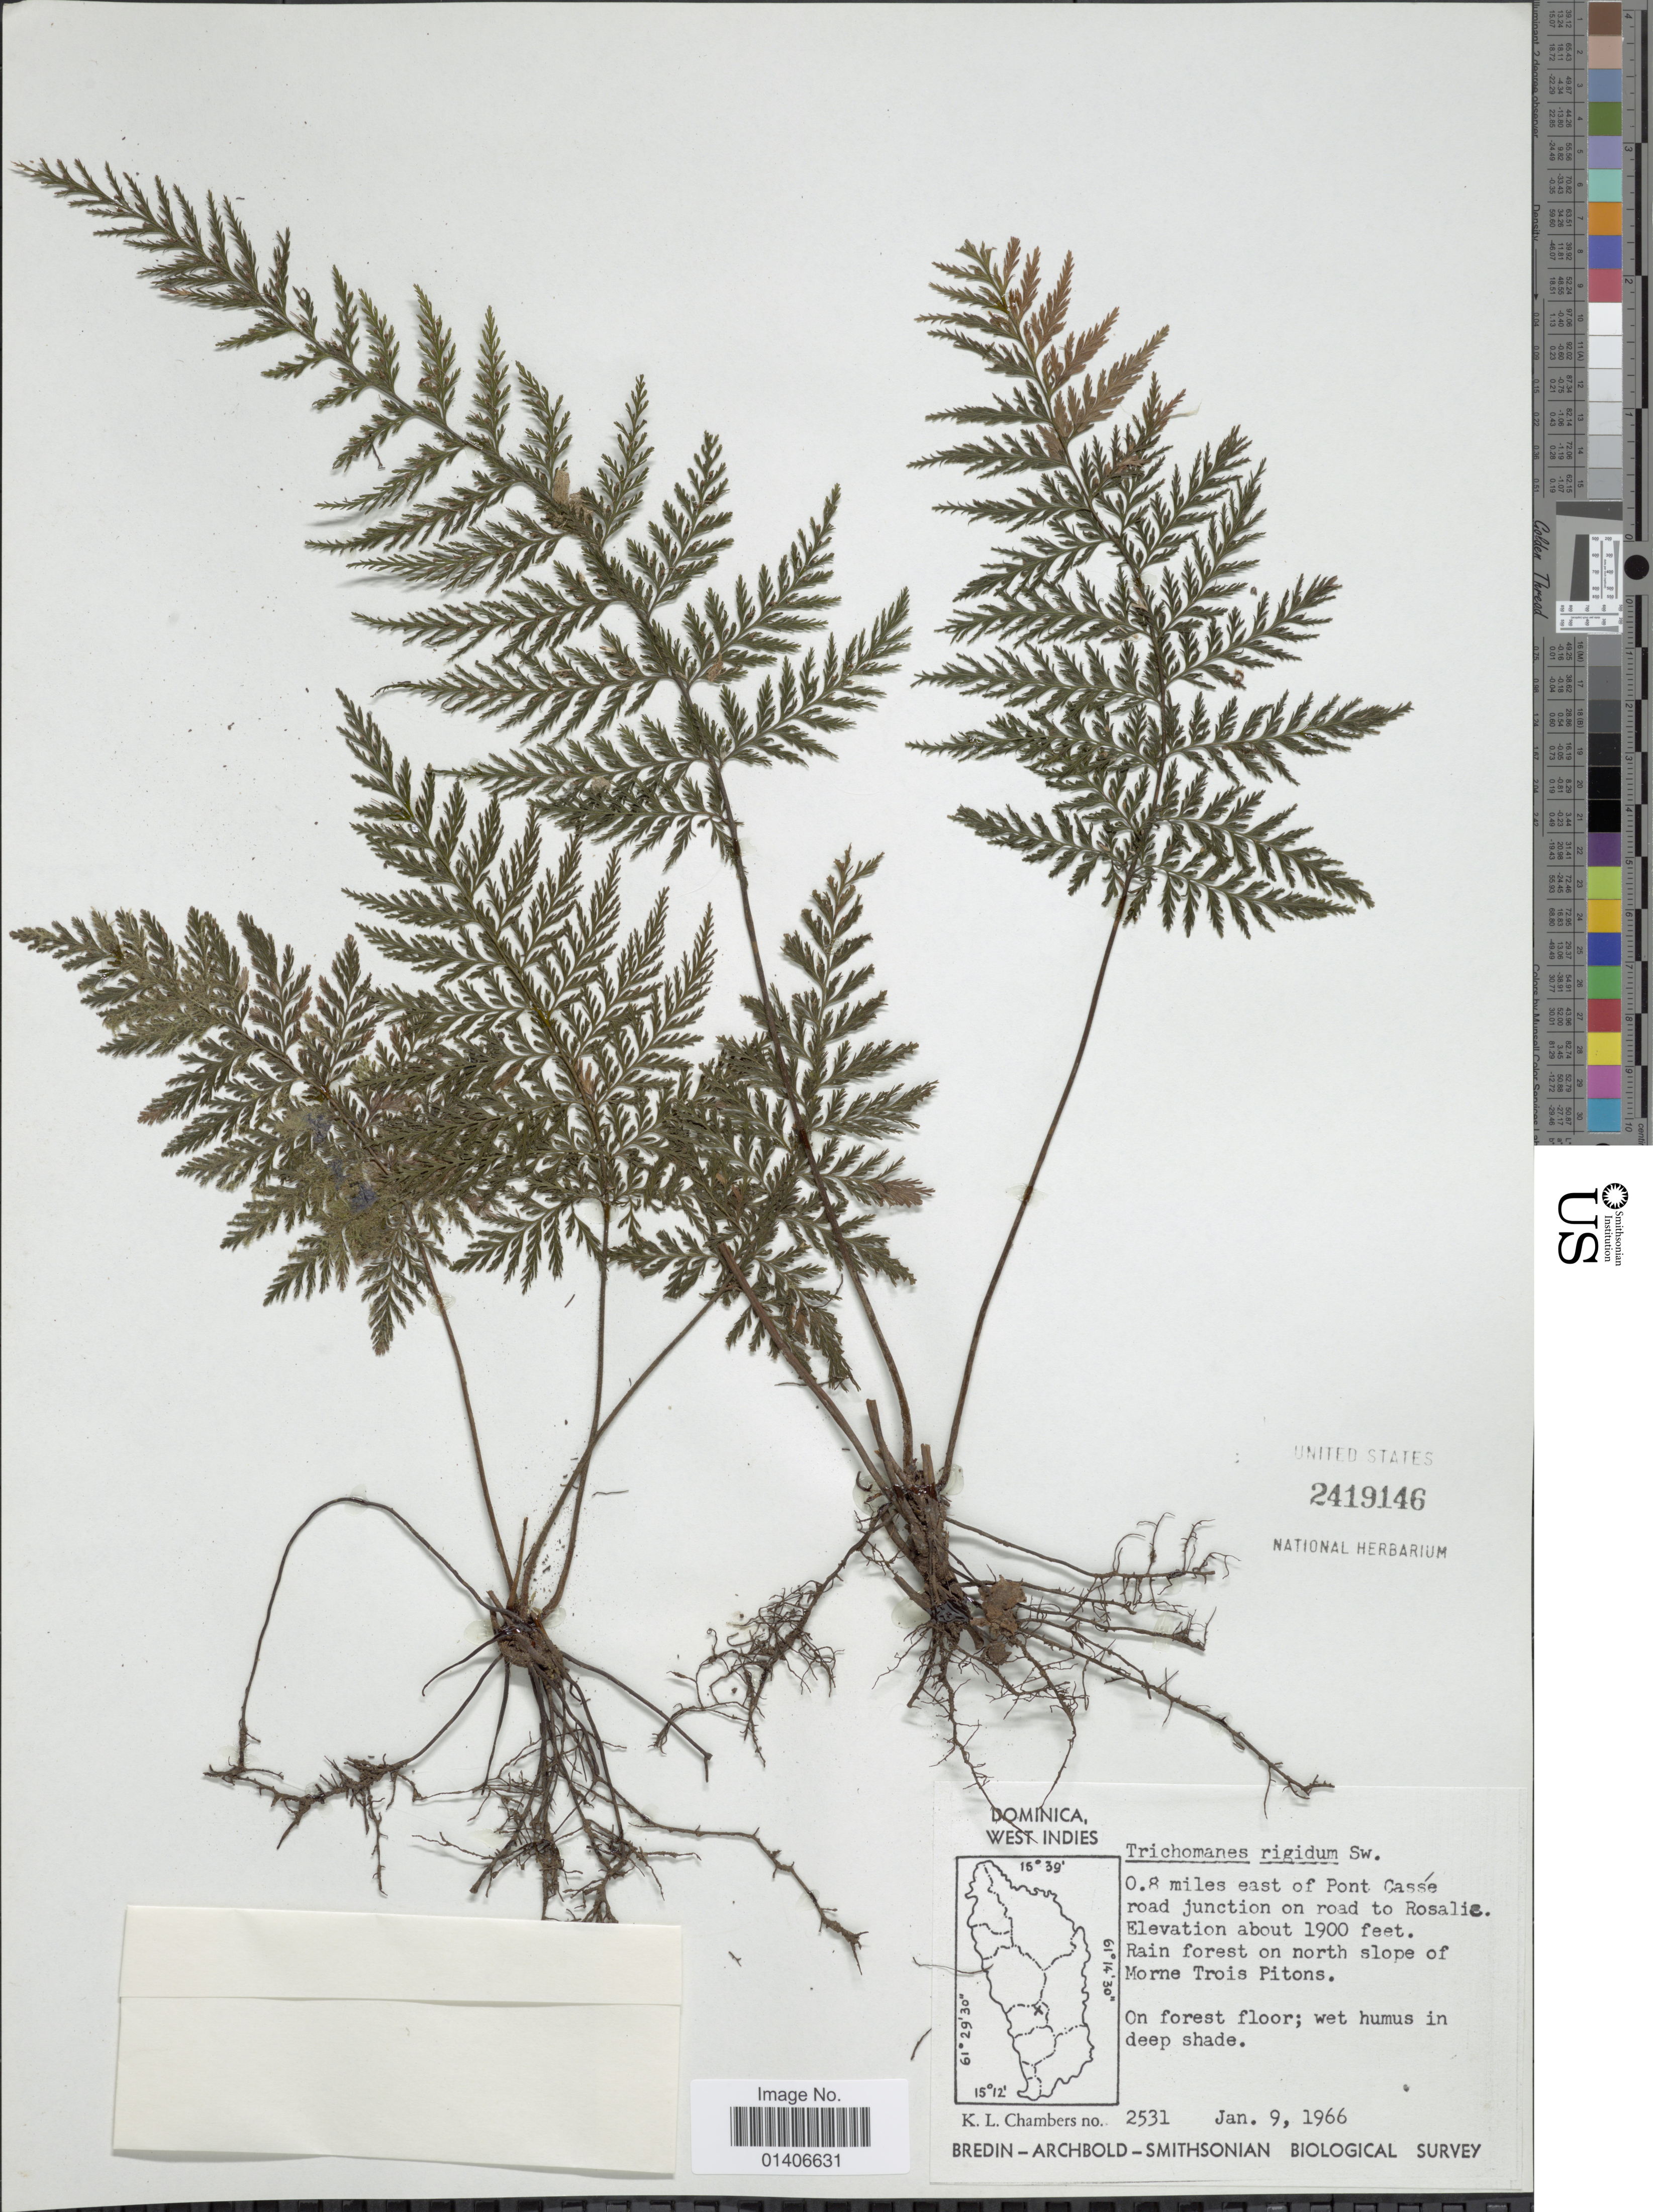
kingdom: Plantae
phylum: Tracheophyta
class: Polypodiopsida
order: Hymenophyllales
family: Hymenophyllaceae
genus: Abrodictyum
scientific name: Abrodictyum rigidum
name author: (Sw.) Ebihara & Dubuisson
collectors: K. Chambers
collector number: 2531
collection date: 1966-01-09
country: Dominica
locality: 0.8 miles east Pont Cassé road junction on road to Rosalie, Rain forest on north slope Morne Trois Pitons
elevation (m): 579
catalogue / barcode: US 2419146